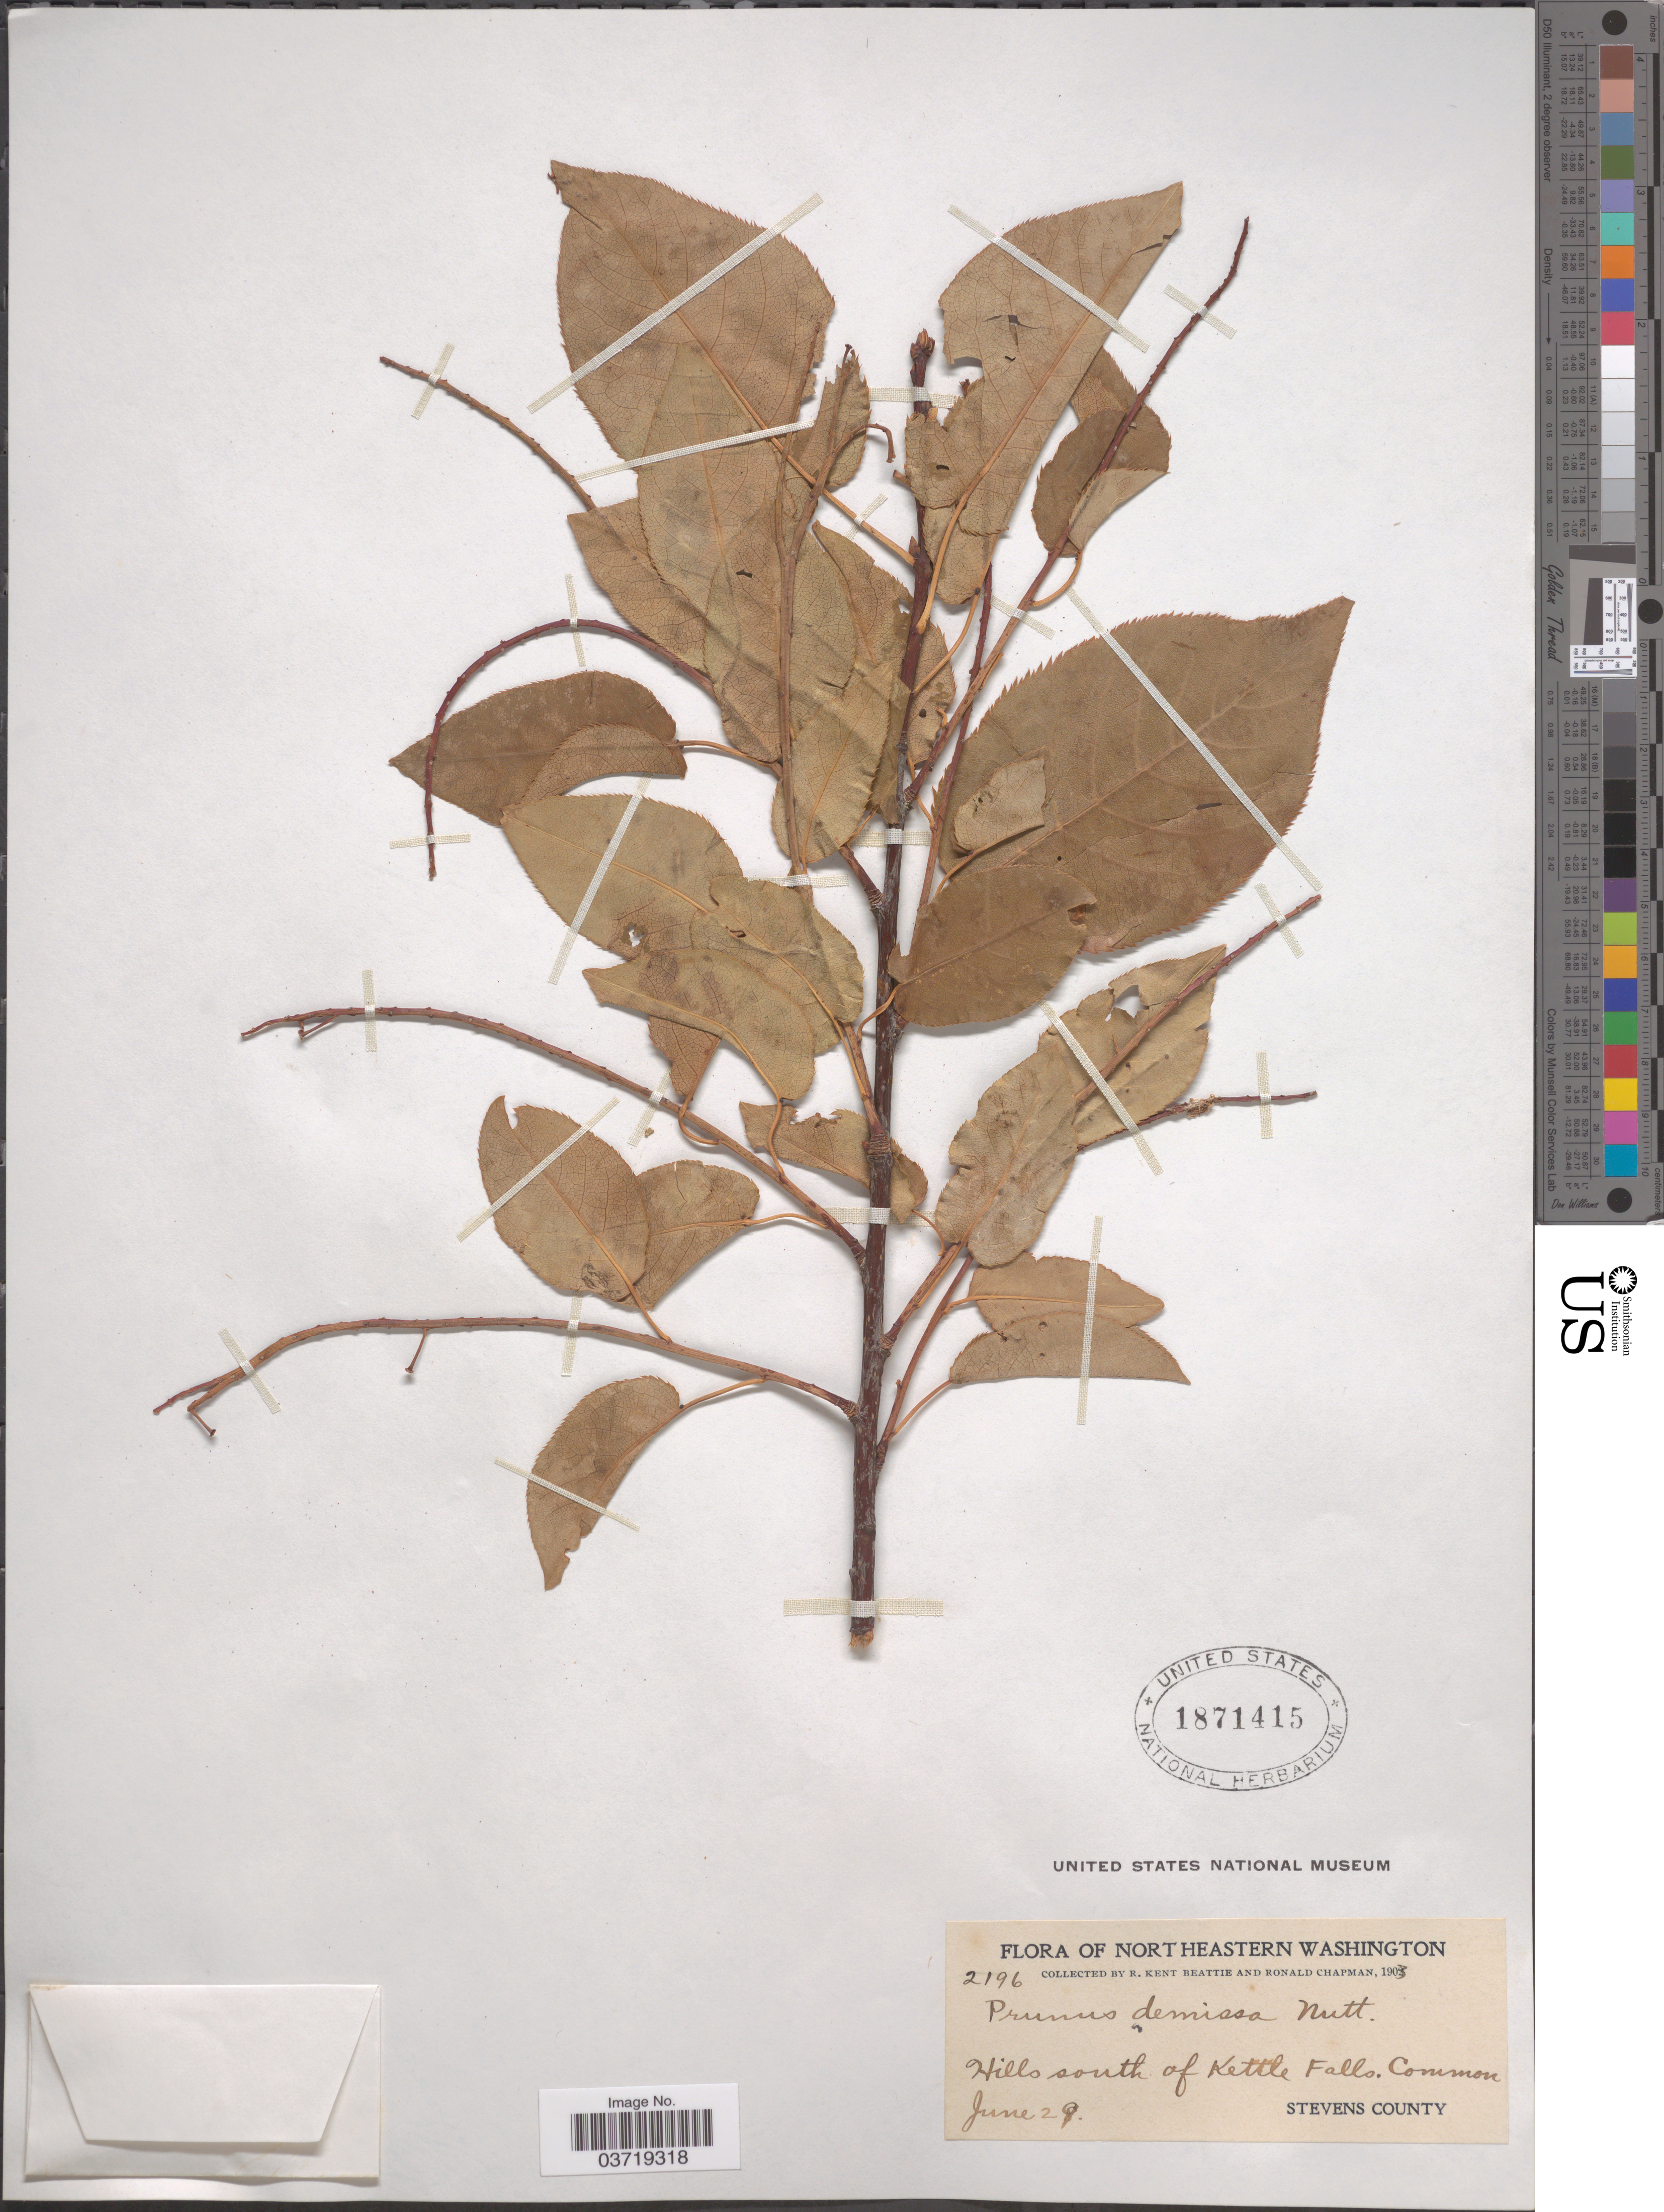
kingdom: Plantae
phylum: Tracheophyta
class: Magnoliopsida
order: Rosales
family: Rosaceae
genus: Prunus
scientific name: Prunus virginiana var. demissa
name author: (Nutt.) Torr.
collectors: R. K. Beattie & R. Chapman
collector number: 2196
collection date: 1903-06-29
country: United States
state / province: Washington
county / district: Stevens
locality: Northeastern Washington. Hills south of Kettle Falls. Stevens County.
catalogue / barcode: US 1871415